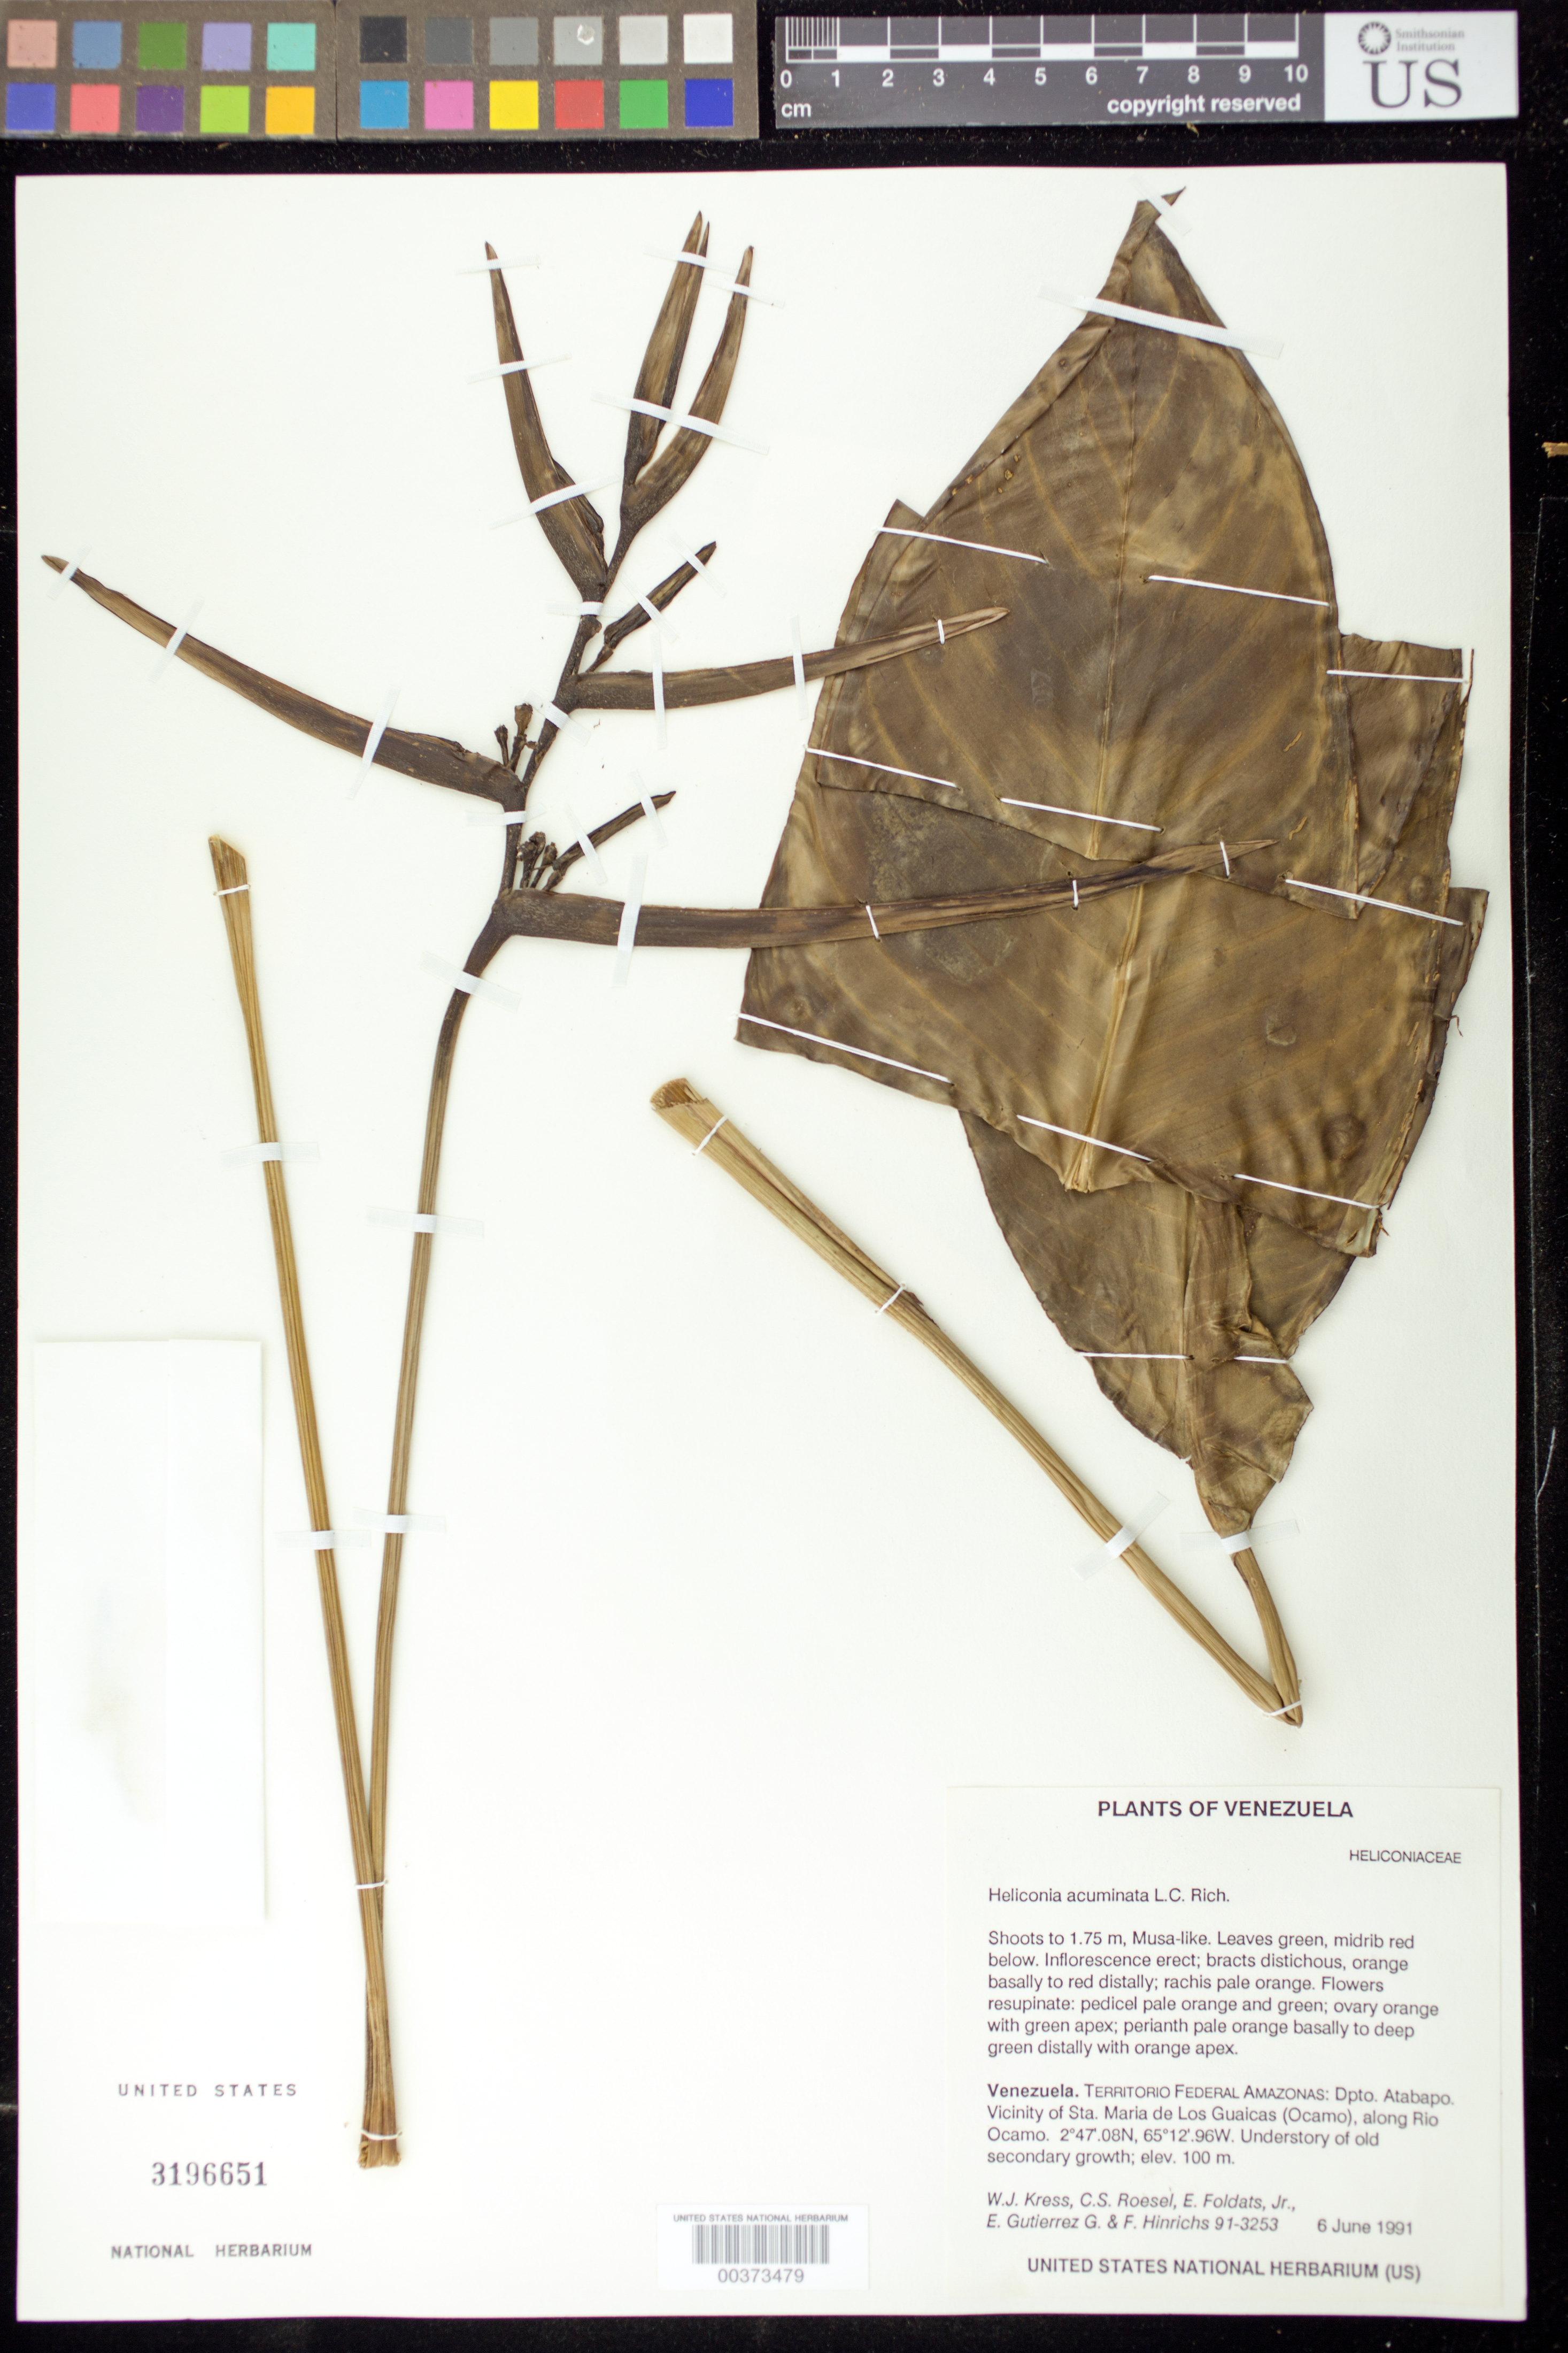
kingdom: Plantae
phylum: Tracheophyta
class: Liliopsida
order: Zingiberales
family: Heliconiaceae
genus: Heliconia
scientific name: Heliconia acuminata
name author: A. Rich.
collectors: W. J. Kress, C. S. Roesel, E. Foldats, E. Gutierrez G. & F. Hinrichs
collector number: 91-3253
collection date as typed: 06 Jun 1991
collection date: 1991-06-06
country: Venezuela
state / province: Amazonas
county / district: Atabapo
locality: Vicinity of sta. maria de los guaicas (ocamo), trail between the village and rio orinoco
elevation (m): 100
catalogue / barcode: US 3196651